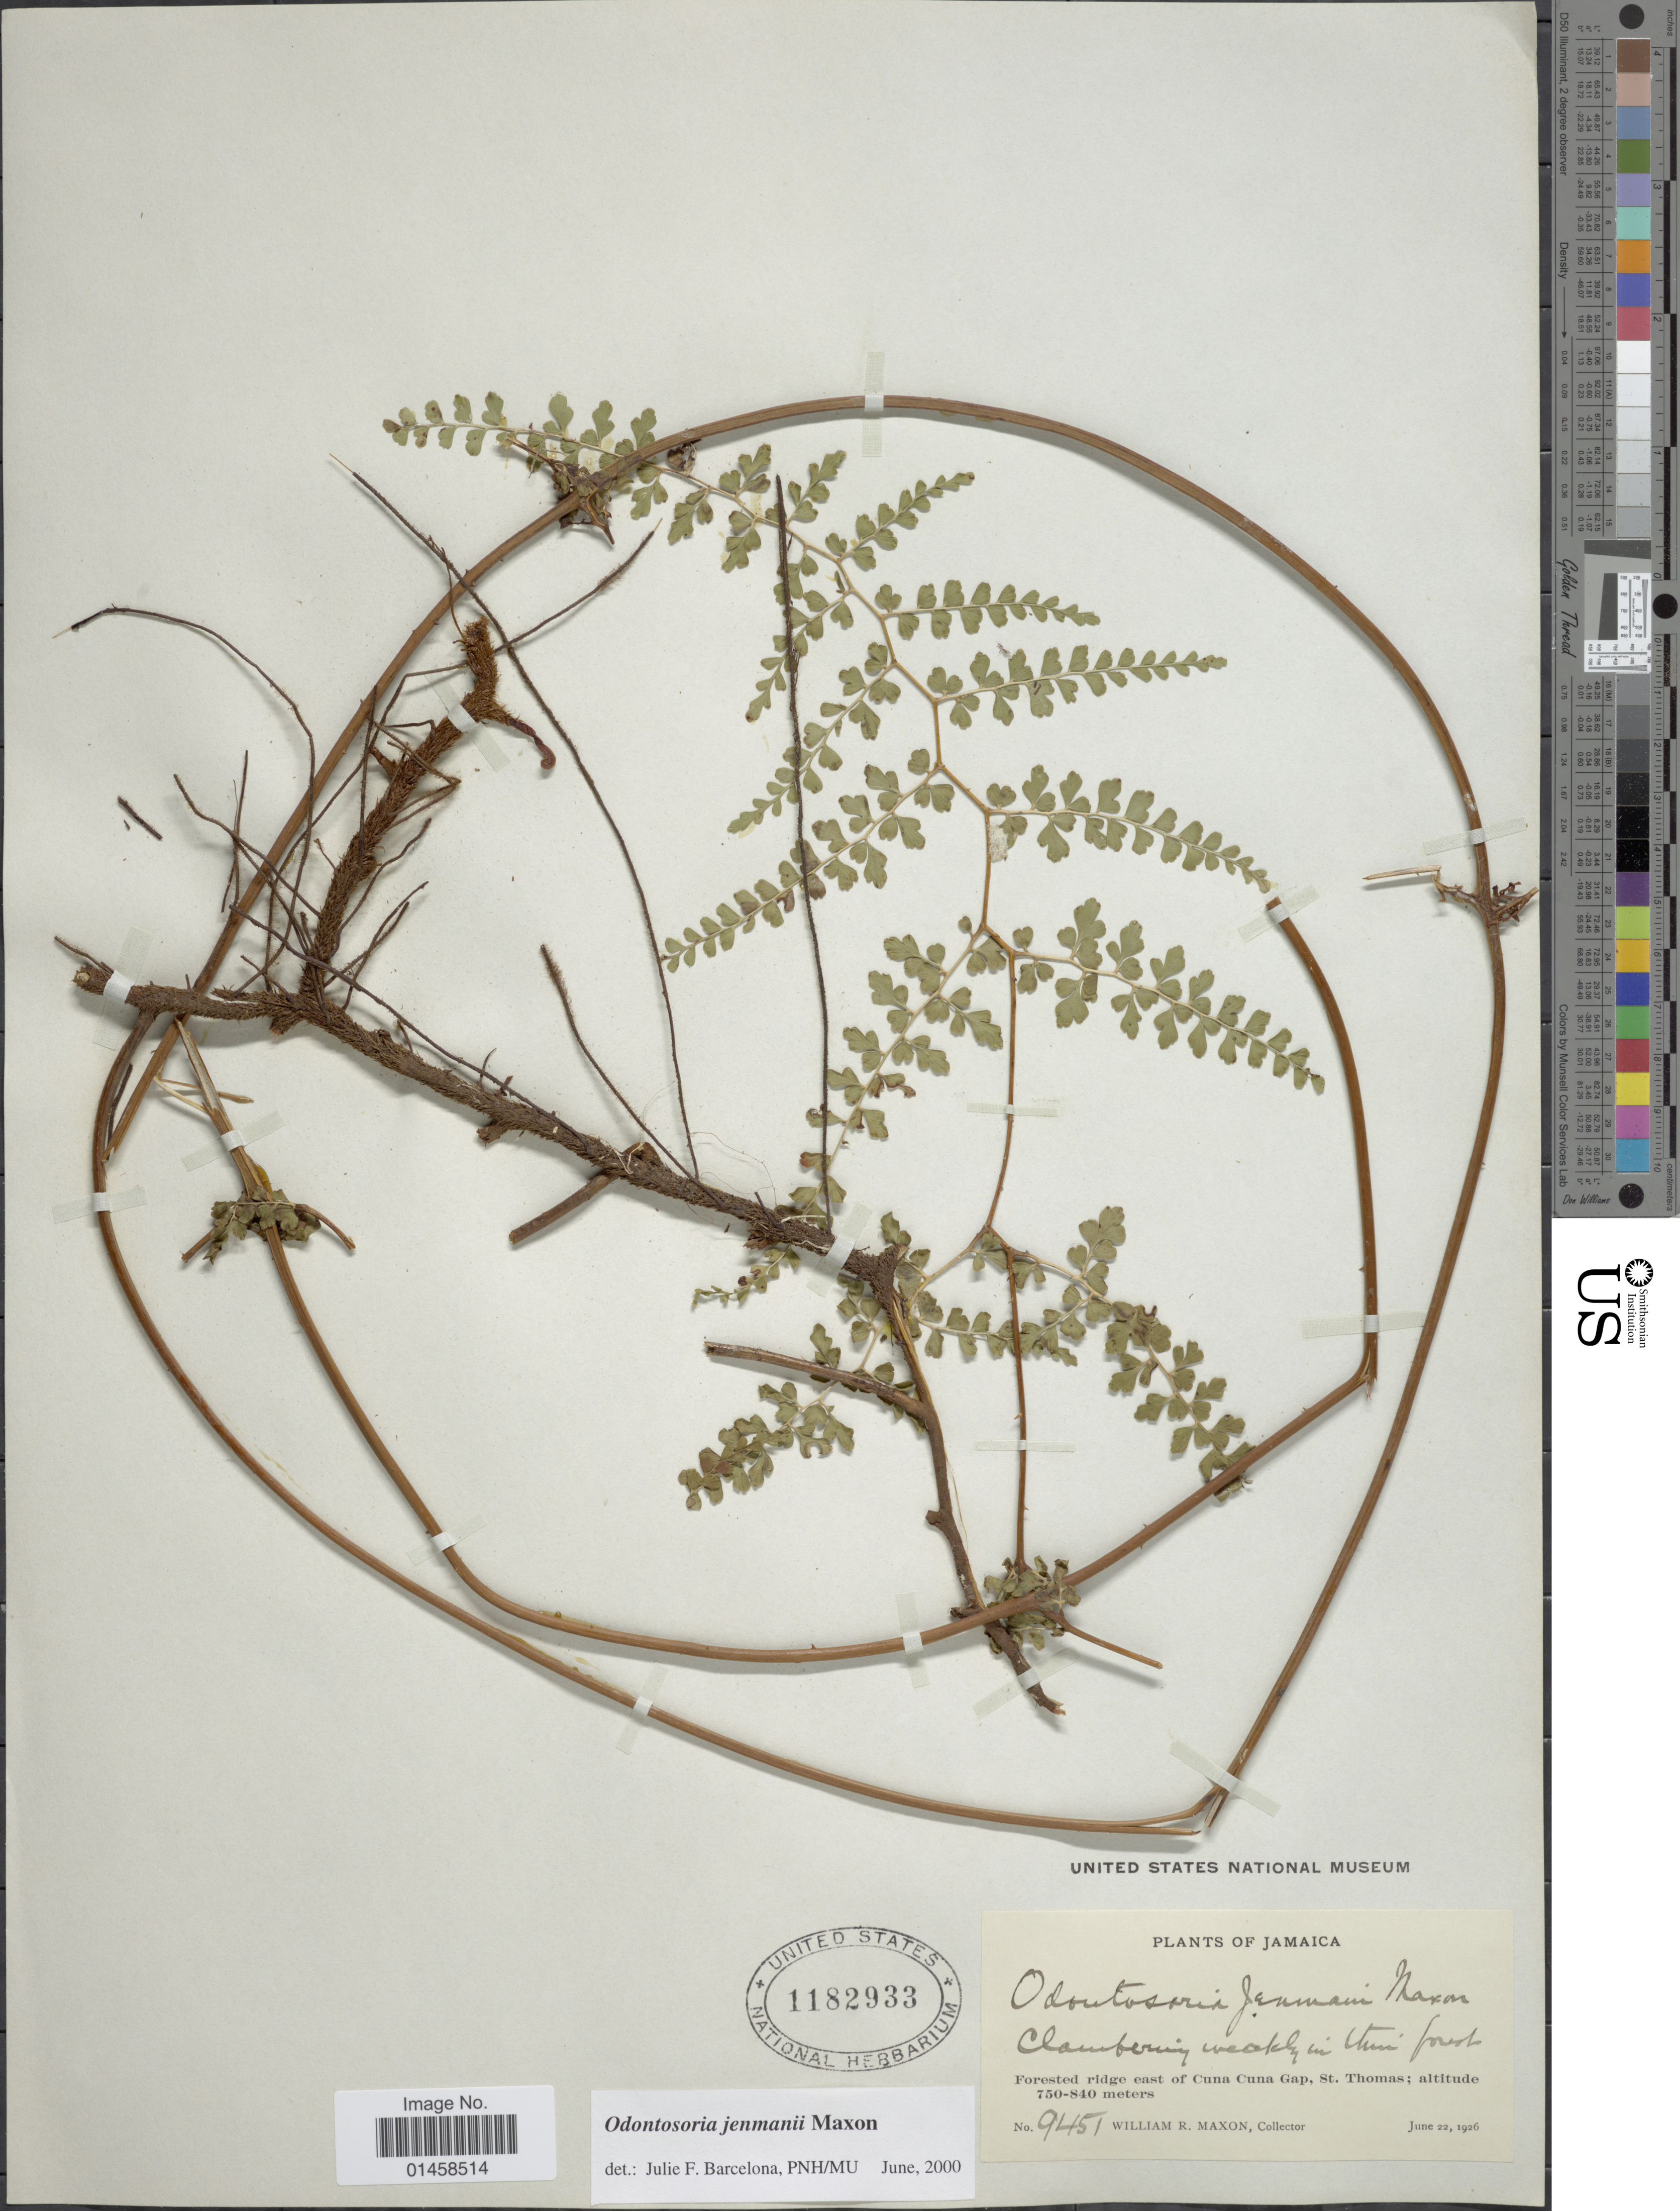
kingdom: Plantae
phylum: Tracheophyta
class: Polypodiopsida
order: Polypodiales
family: Lindsaeaceae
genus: Odontosoria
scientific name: Odontosoria jenmanii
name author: Maxon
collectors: W. R. Maxon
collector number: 9451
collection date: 1926-06-22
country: Jamaica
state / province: Saint Thomas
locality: Forested ridge east of Cuna Cuna Gap, St. Thomas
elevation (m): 750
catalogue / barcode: US 1182933